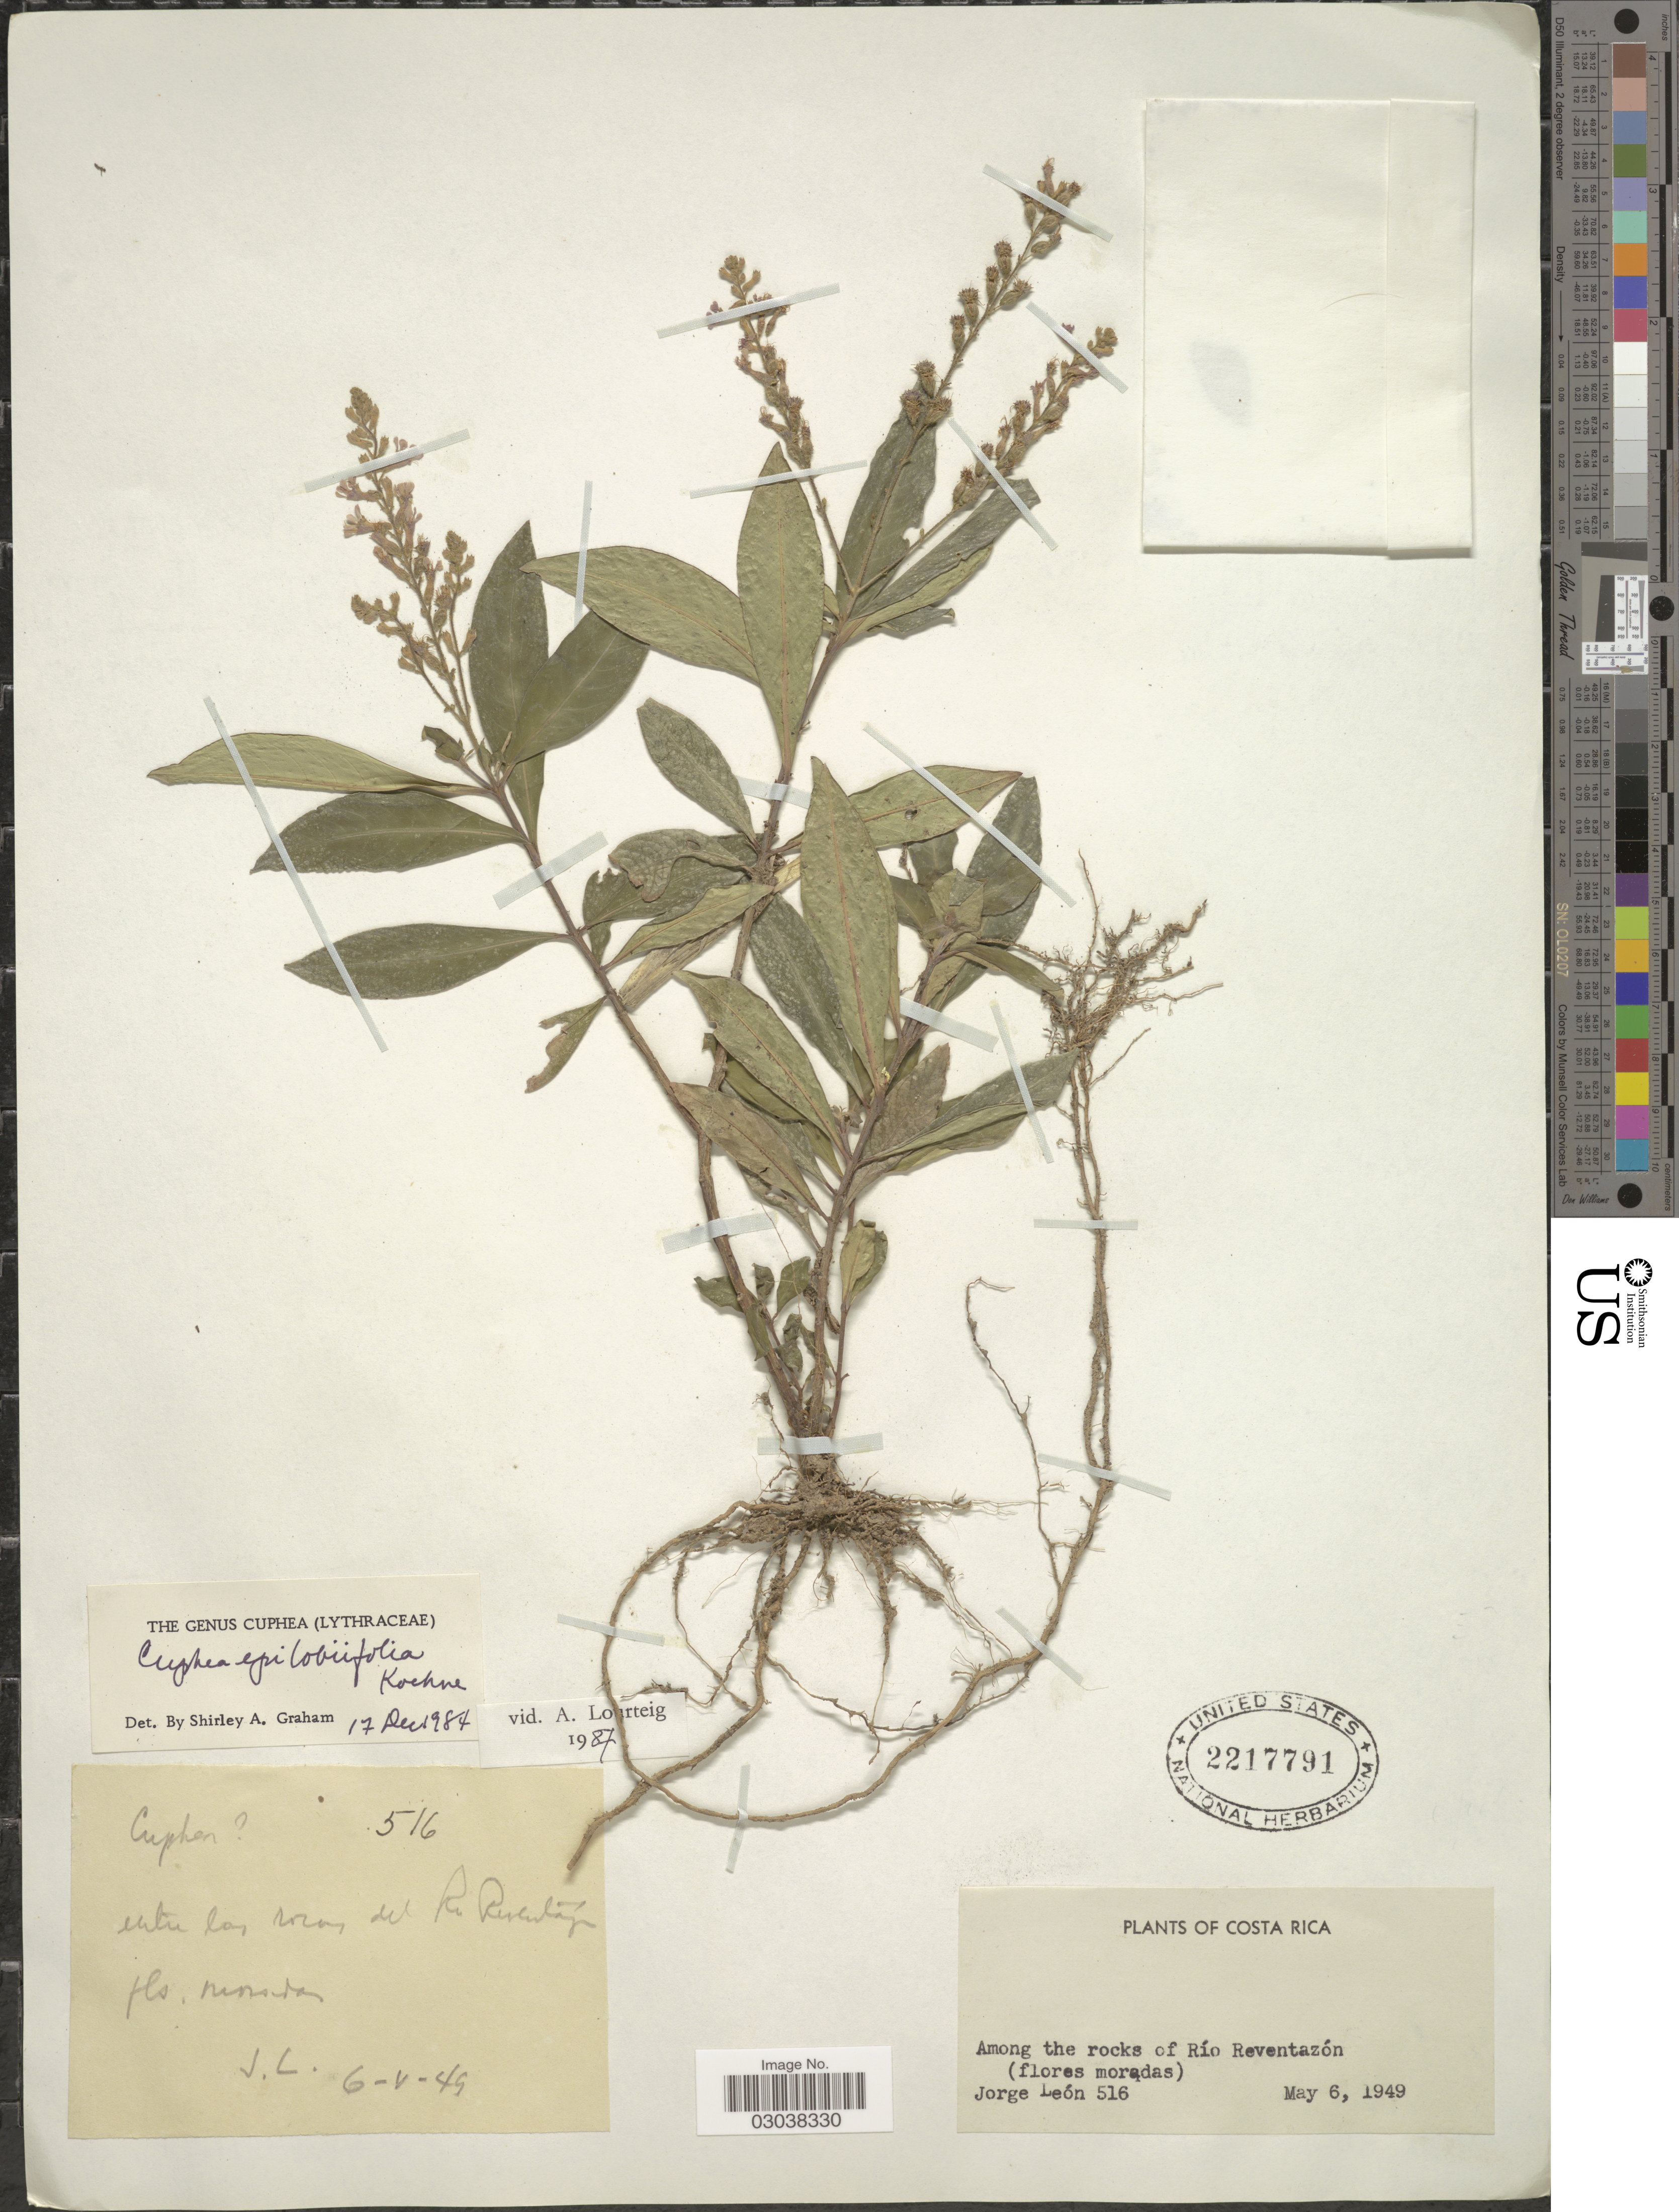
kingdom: Plantae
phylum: Tracheophyta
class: Magnoliopsida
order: Myrtales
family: Lythraceae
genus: Cuphea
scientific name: Cuphea epilobiifolia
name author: Koehne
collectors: J. León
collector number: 516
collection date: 1949-05-06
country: Costa Rica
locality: Among the rocks of Río Reventazón.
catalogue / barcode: US 2217791